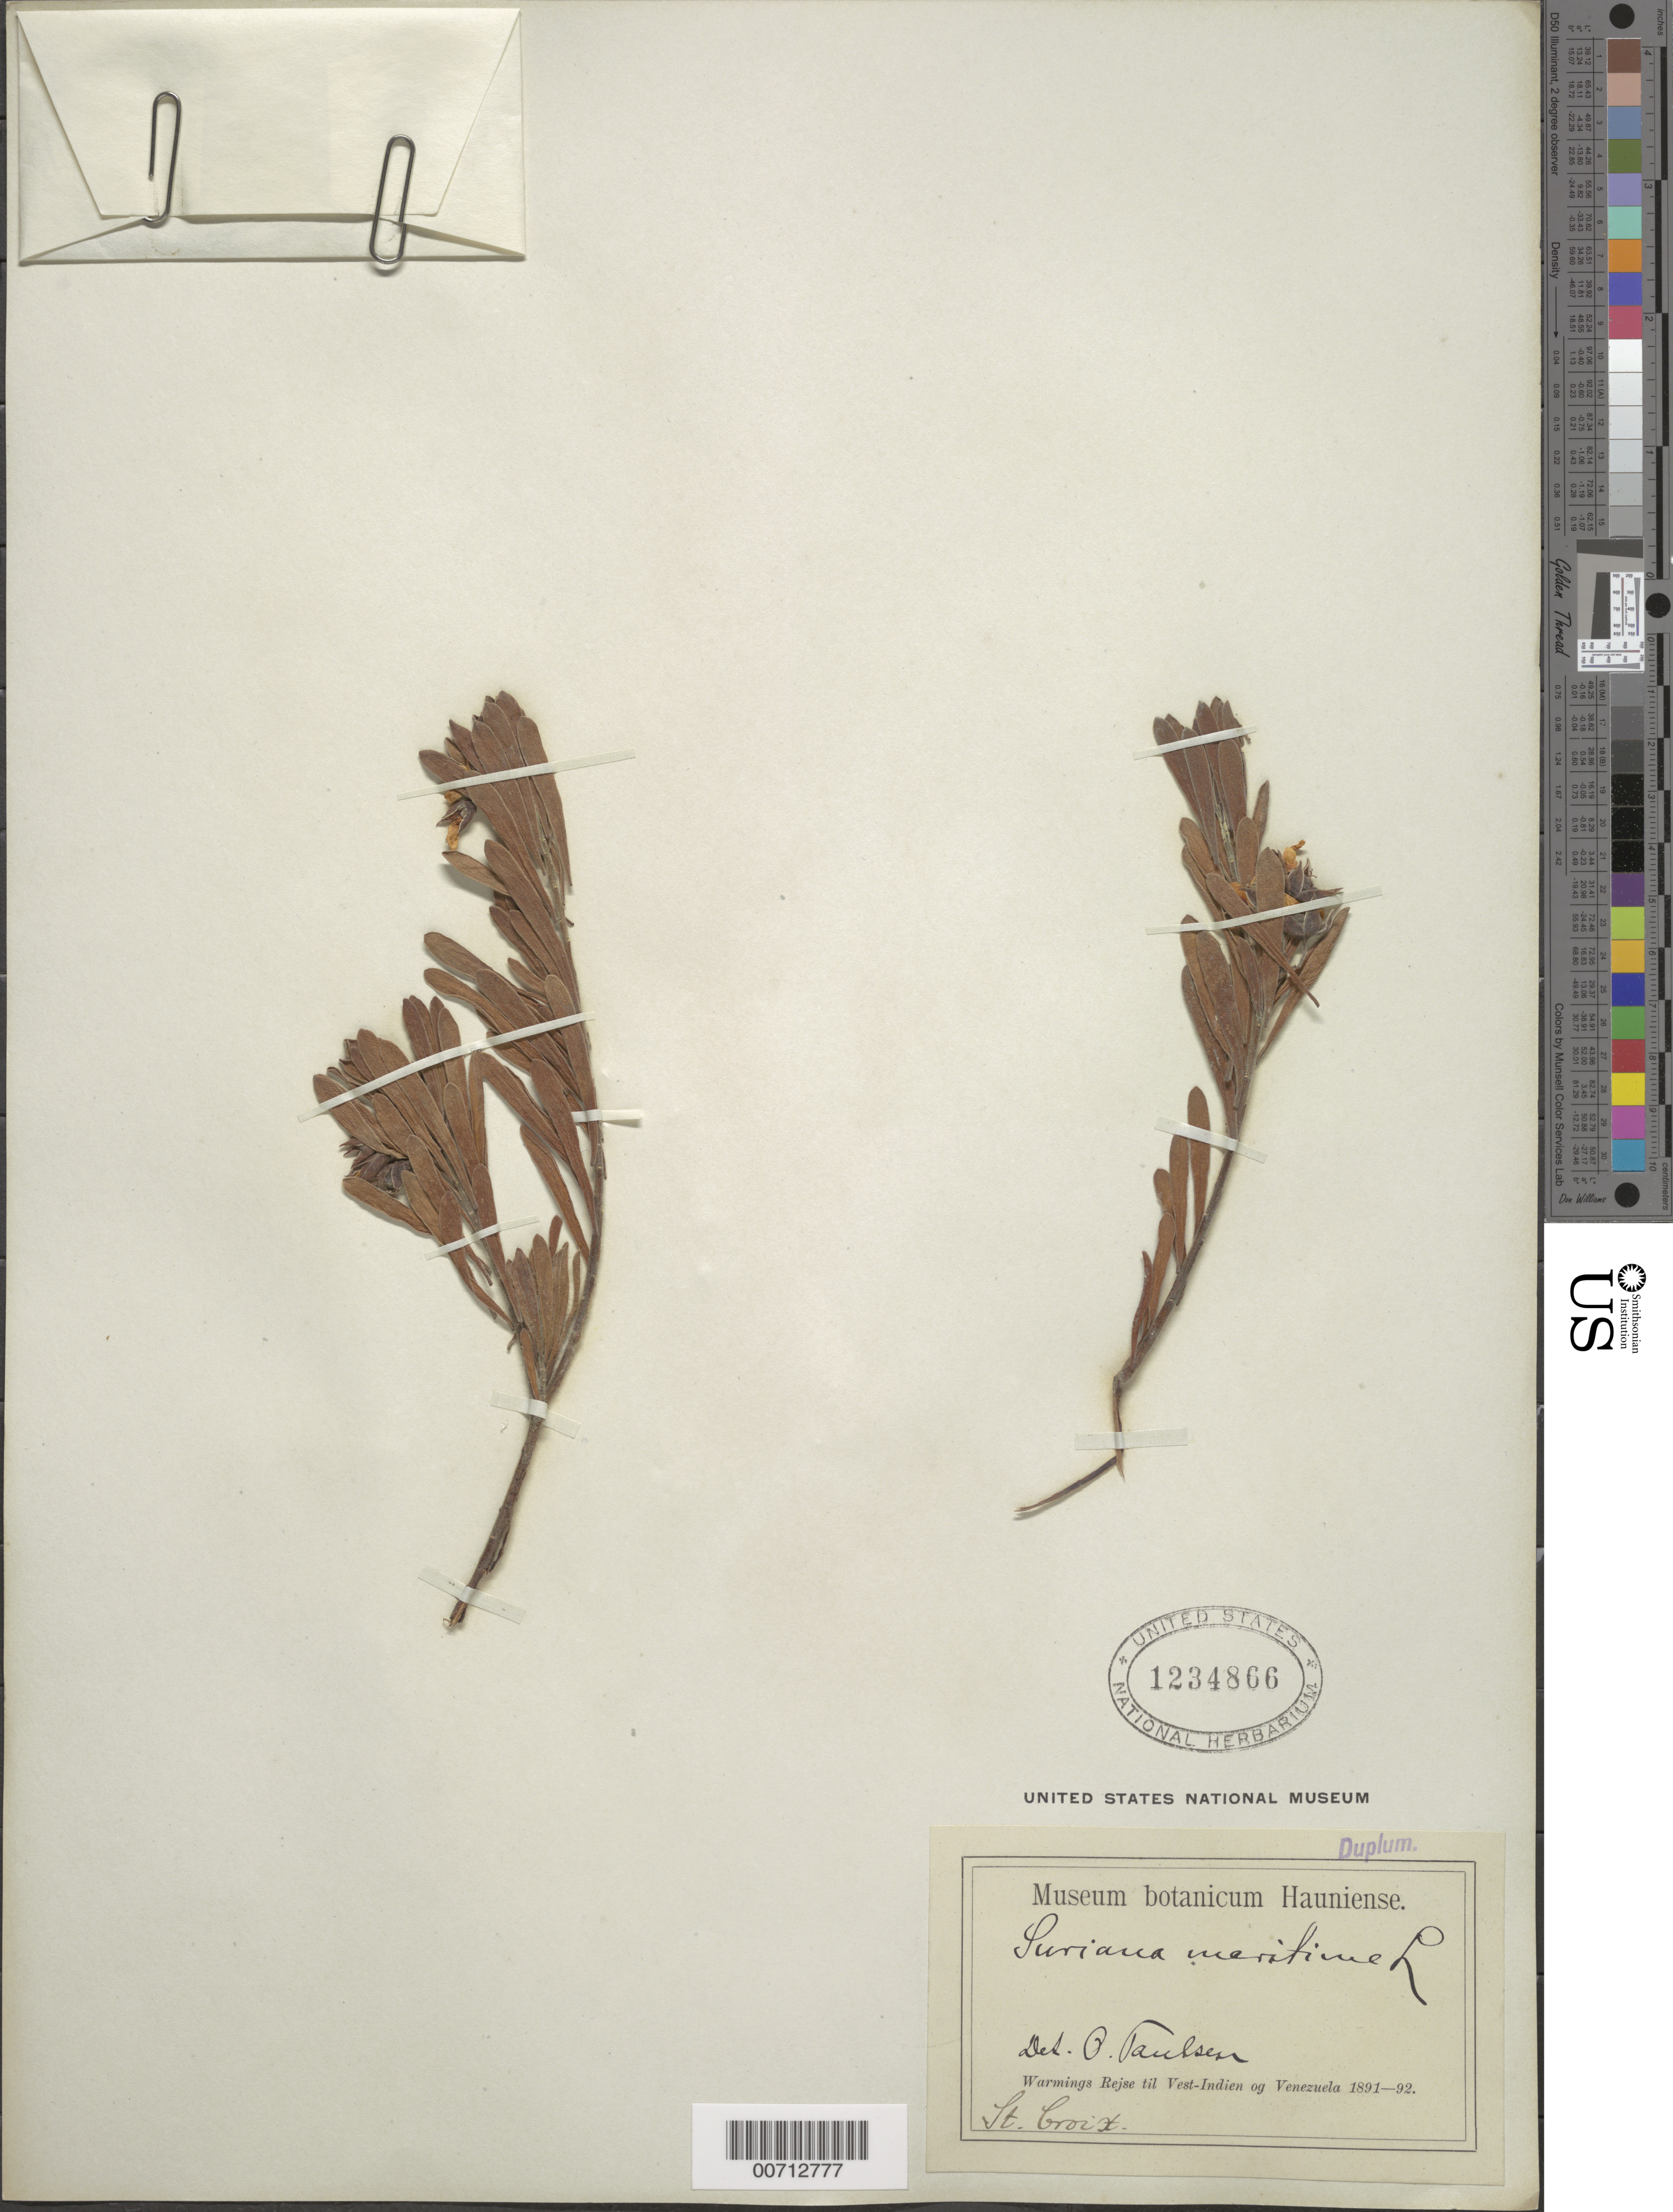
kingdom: Plantae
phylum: Tracheophyta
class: Magnoliopsida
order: Fabales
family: Surianaceae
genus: Suriana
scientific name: Suriana maritima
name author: L.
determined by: Paulsen, O.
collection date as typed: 1891 to -- --- 1892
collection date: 1891/1892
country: U.S. Virgin Islands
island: St. Croix Island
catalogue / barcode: US 1234866